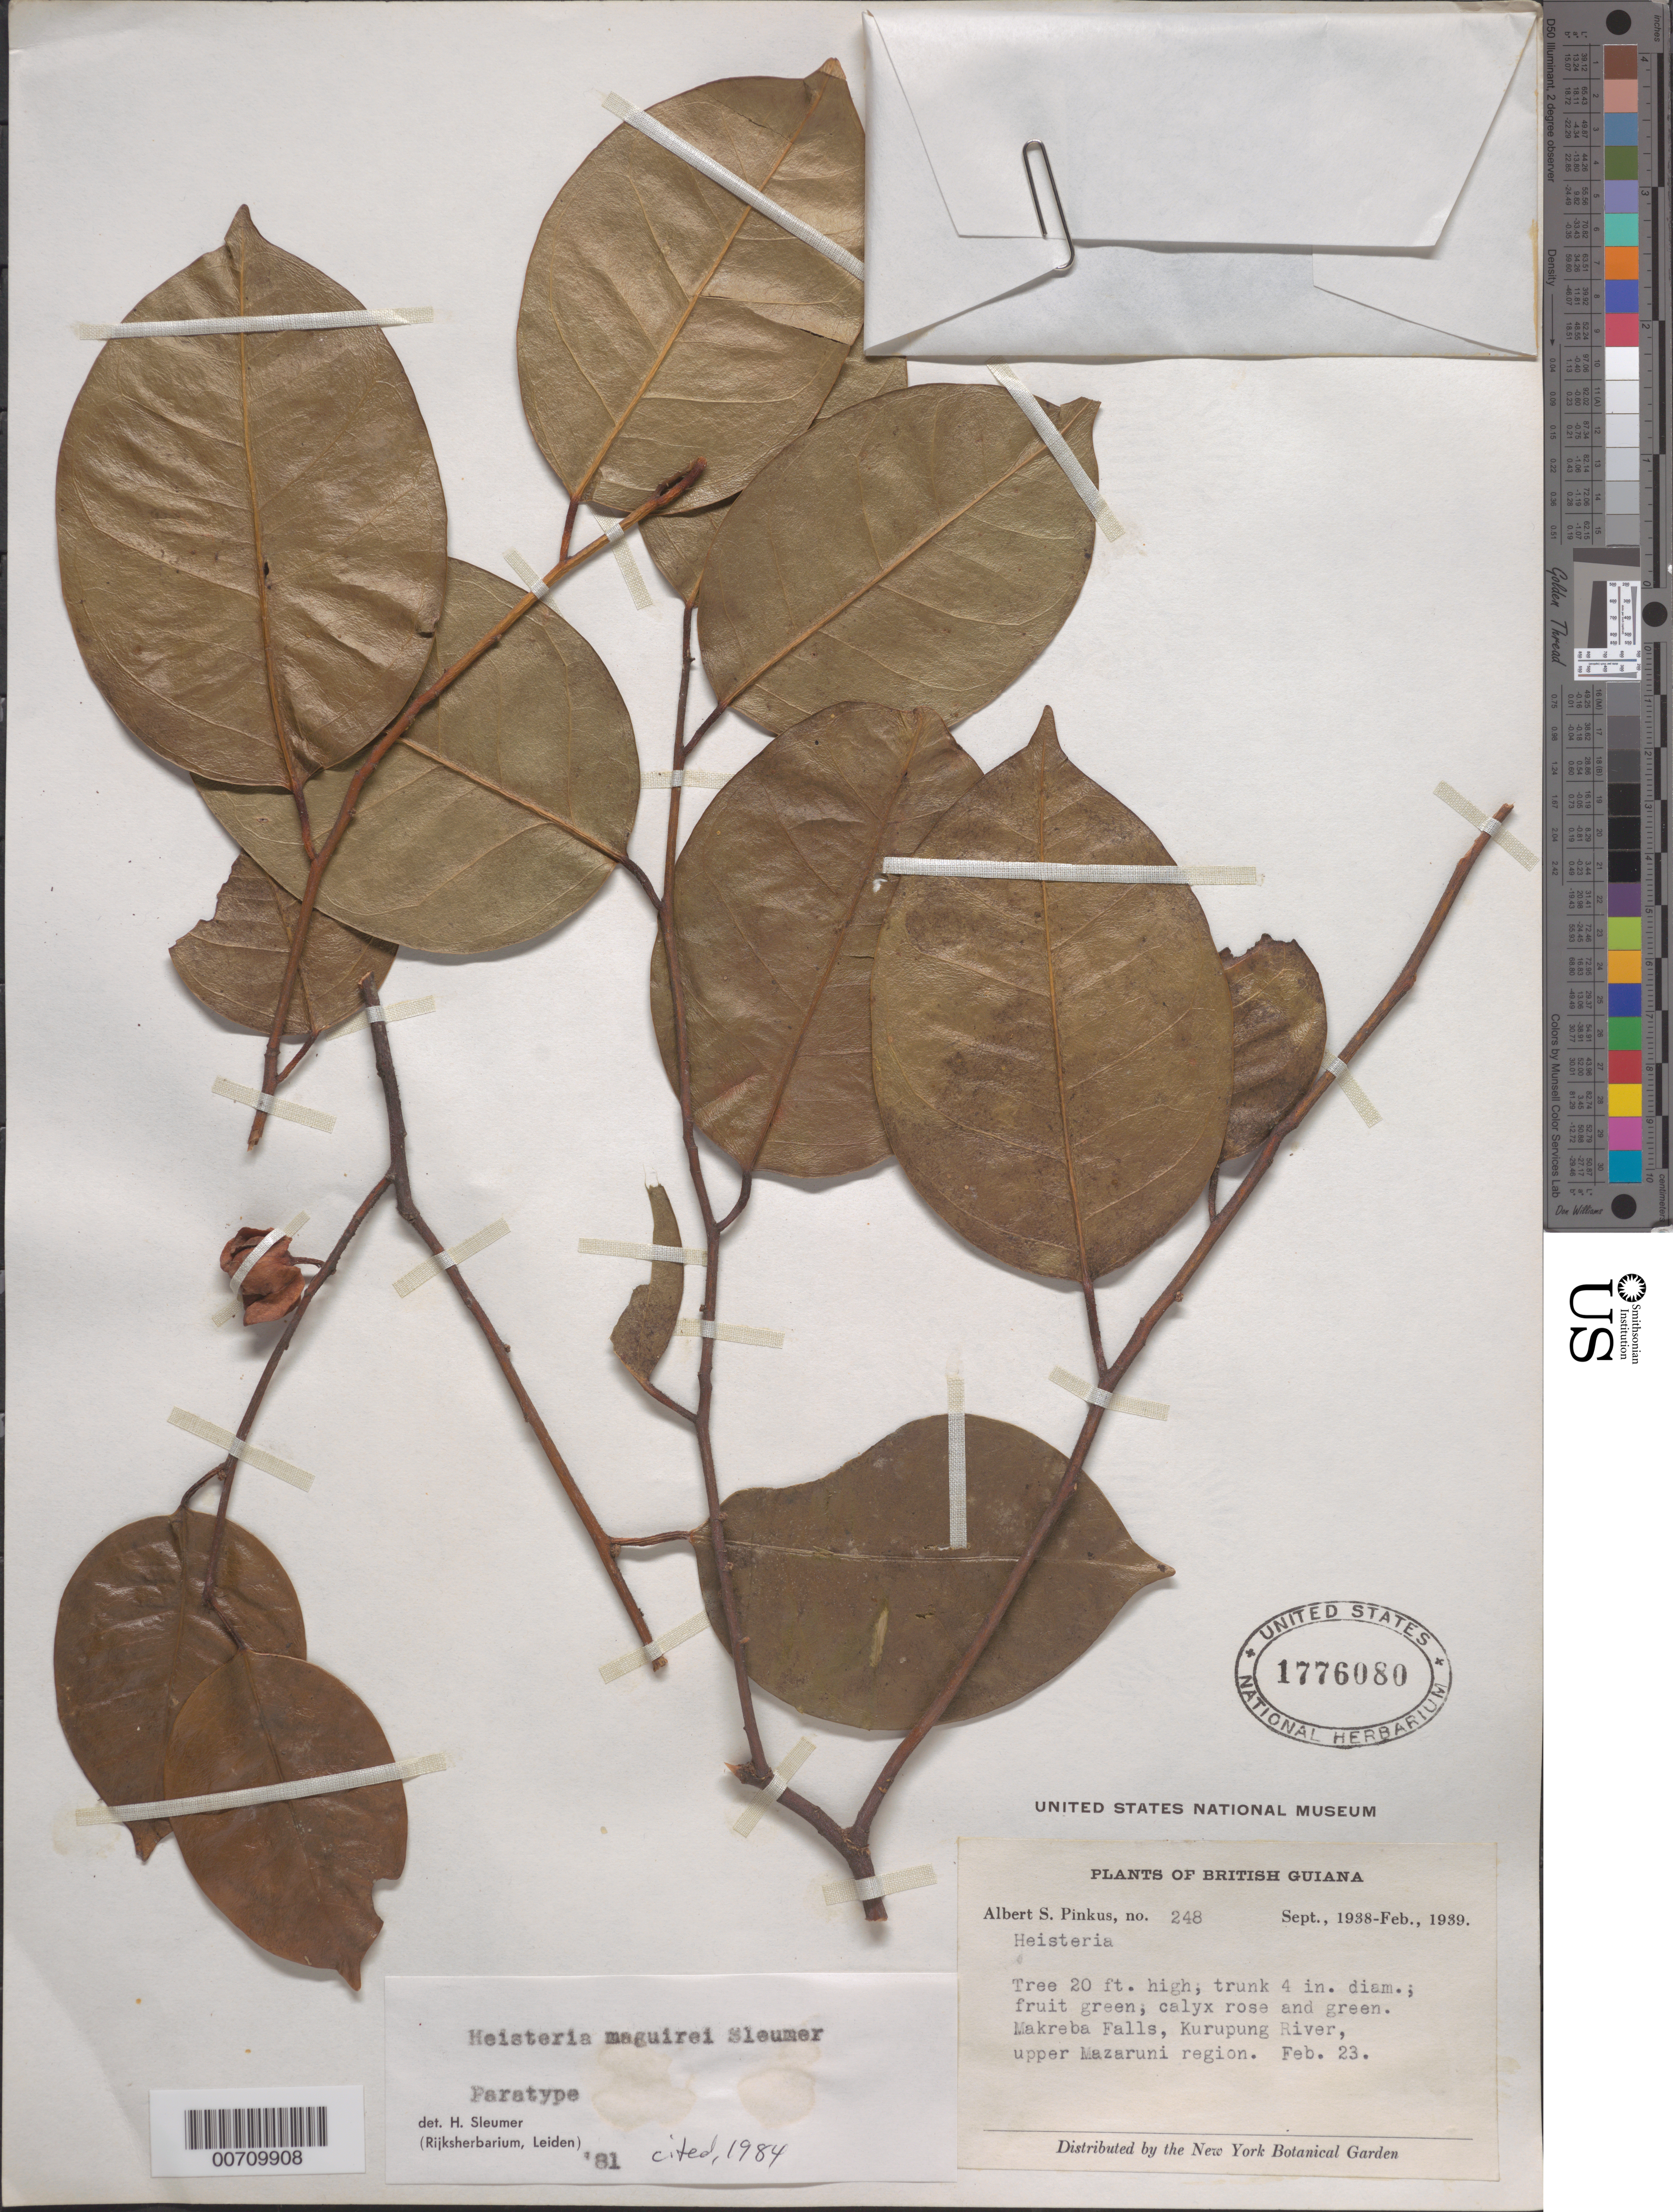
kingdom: Plantae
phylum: Tracheophyta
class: Magnoliopsida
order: Santalales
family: Erythropalaceae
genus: Heisteria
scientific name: Heisteria maguirei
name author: Sleumer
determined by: Sleumer, H. O.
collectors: A. Pinkus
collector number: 248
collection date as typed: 23-Feb-39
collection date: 1939-02-23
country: Guyana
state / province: Cuyuni-Mazaruni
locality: Makreba Falls, Kurupung R., upper Mazaruni Dist.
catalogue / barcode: US 1776080